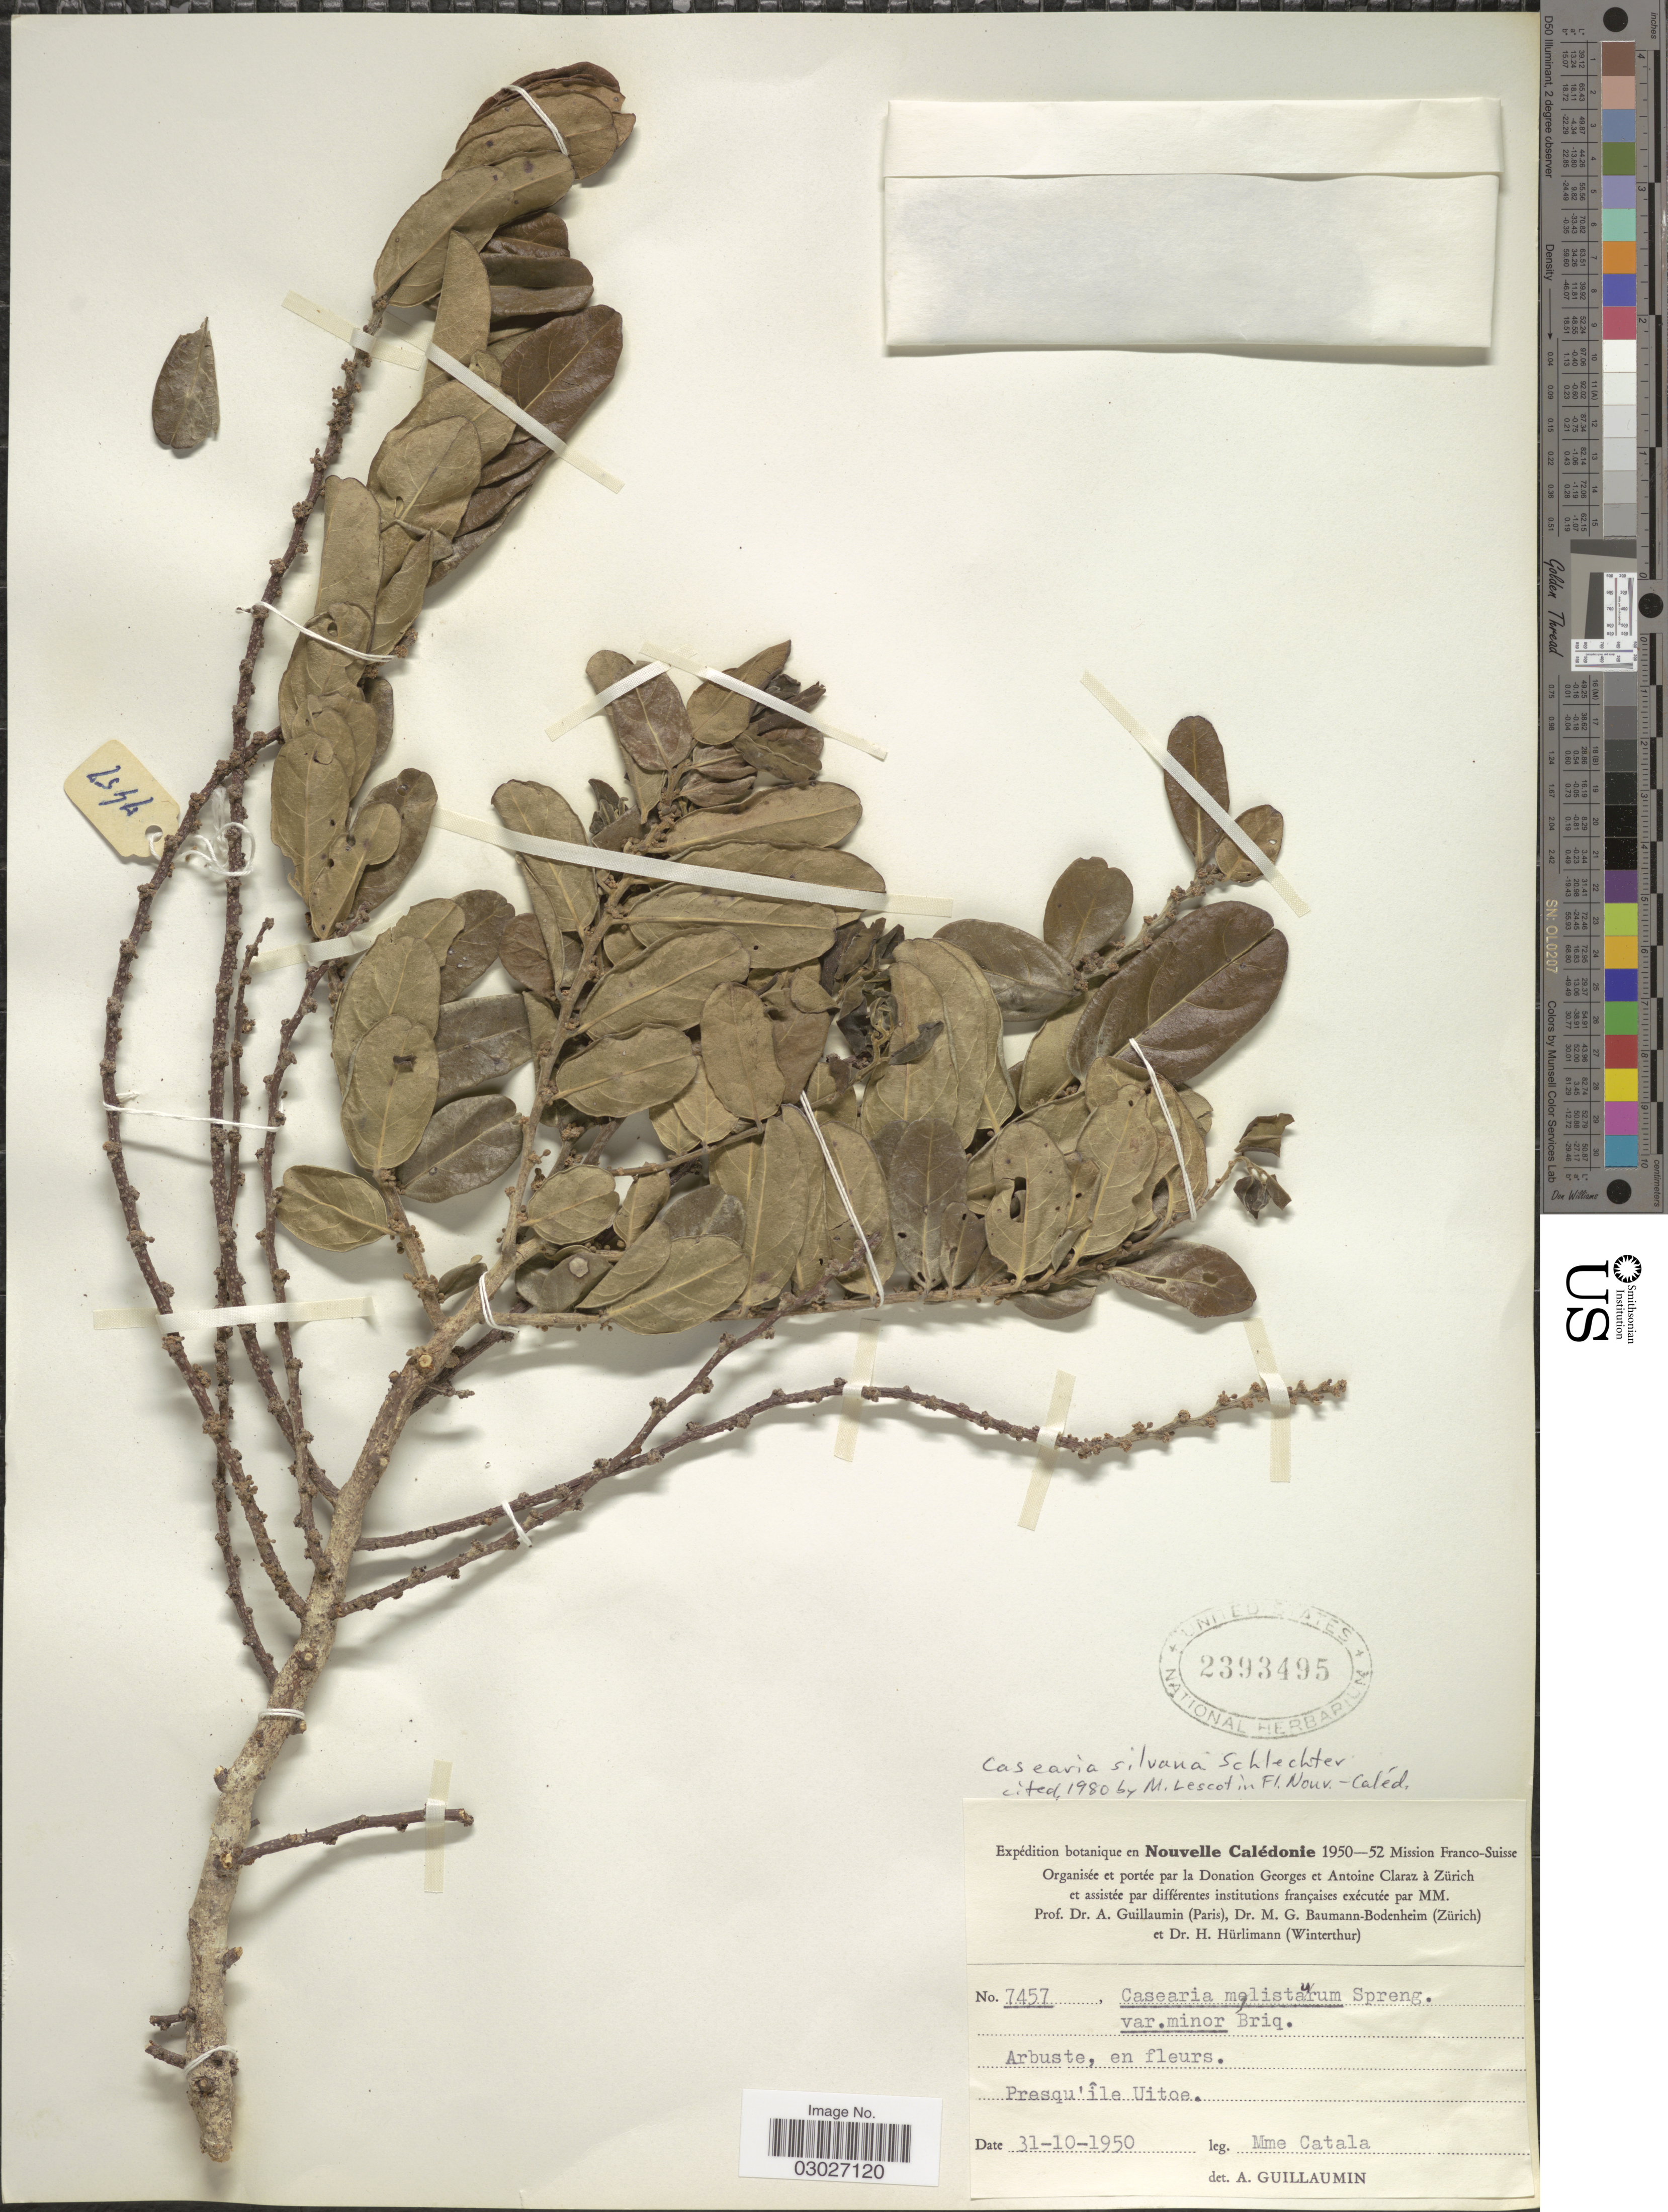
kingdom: Plantae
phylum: Tracheophyta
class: Magnoliopsida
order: Malpighiales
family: Salicaceae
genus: Casearia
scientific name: Casearia silvana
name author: Schltr.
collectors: M. Catala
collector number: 7457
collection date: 1950-10-31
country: New Caledonia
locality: Nouvelle Calédonie. Prequ'île Uitoe.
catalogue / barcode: US 2393495